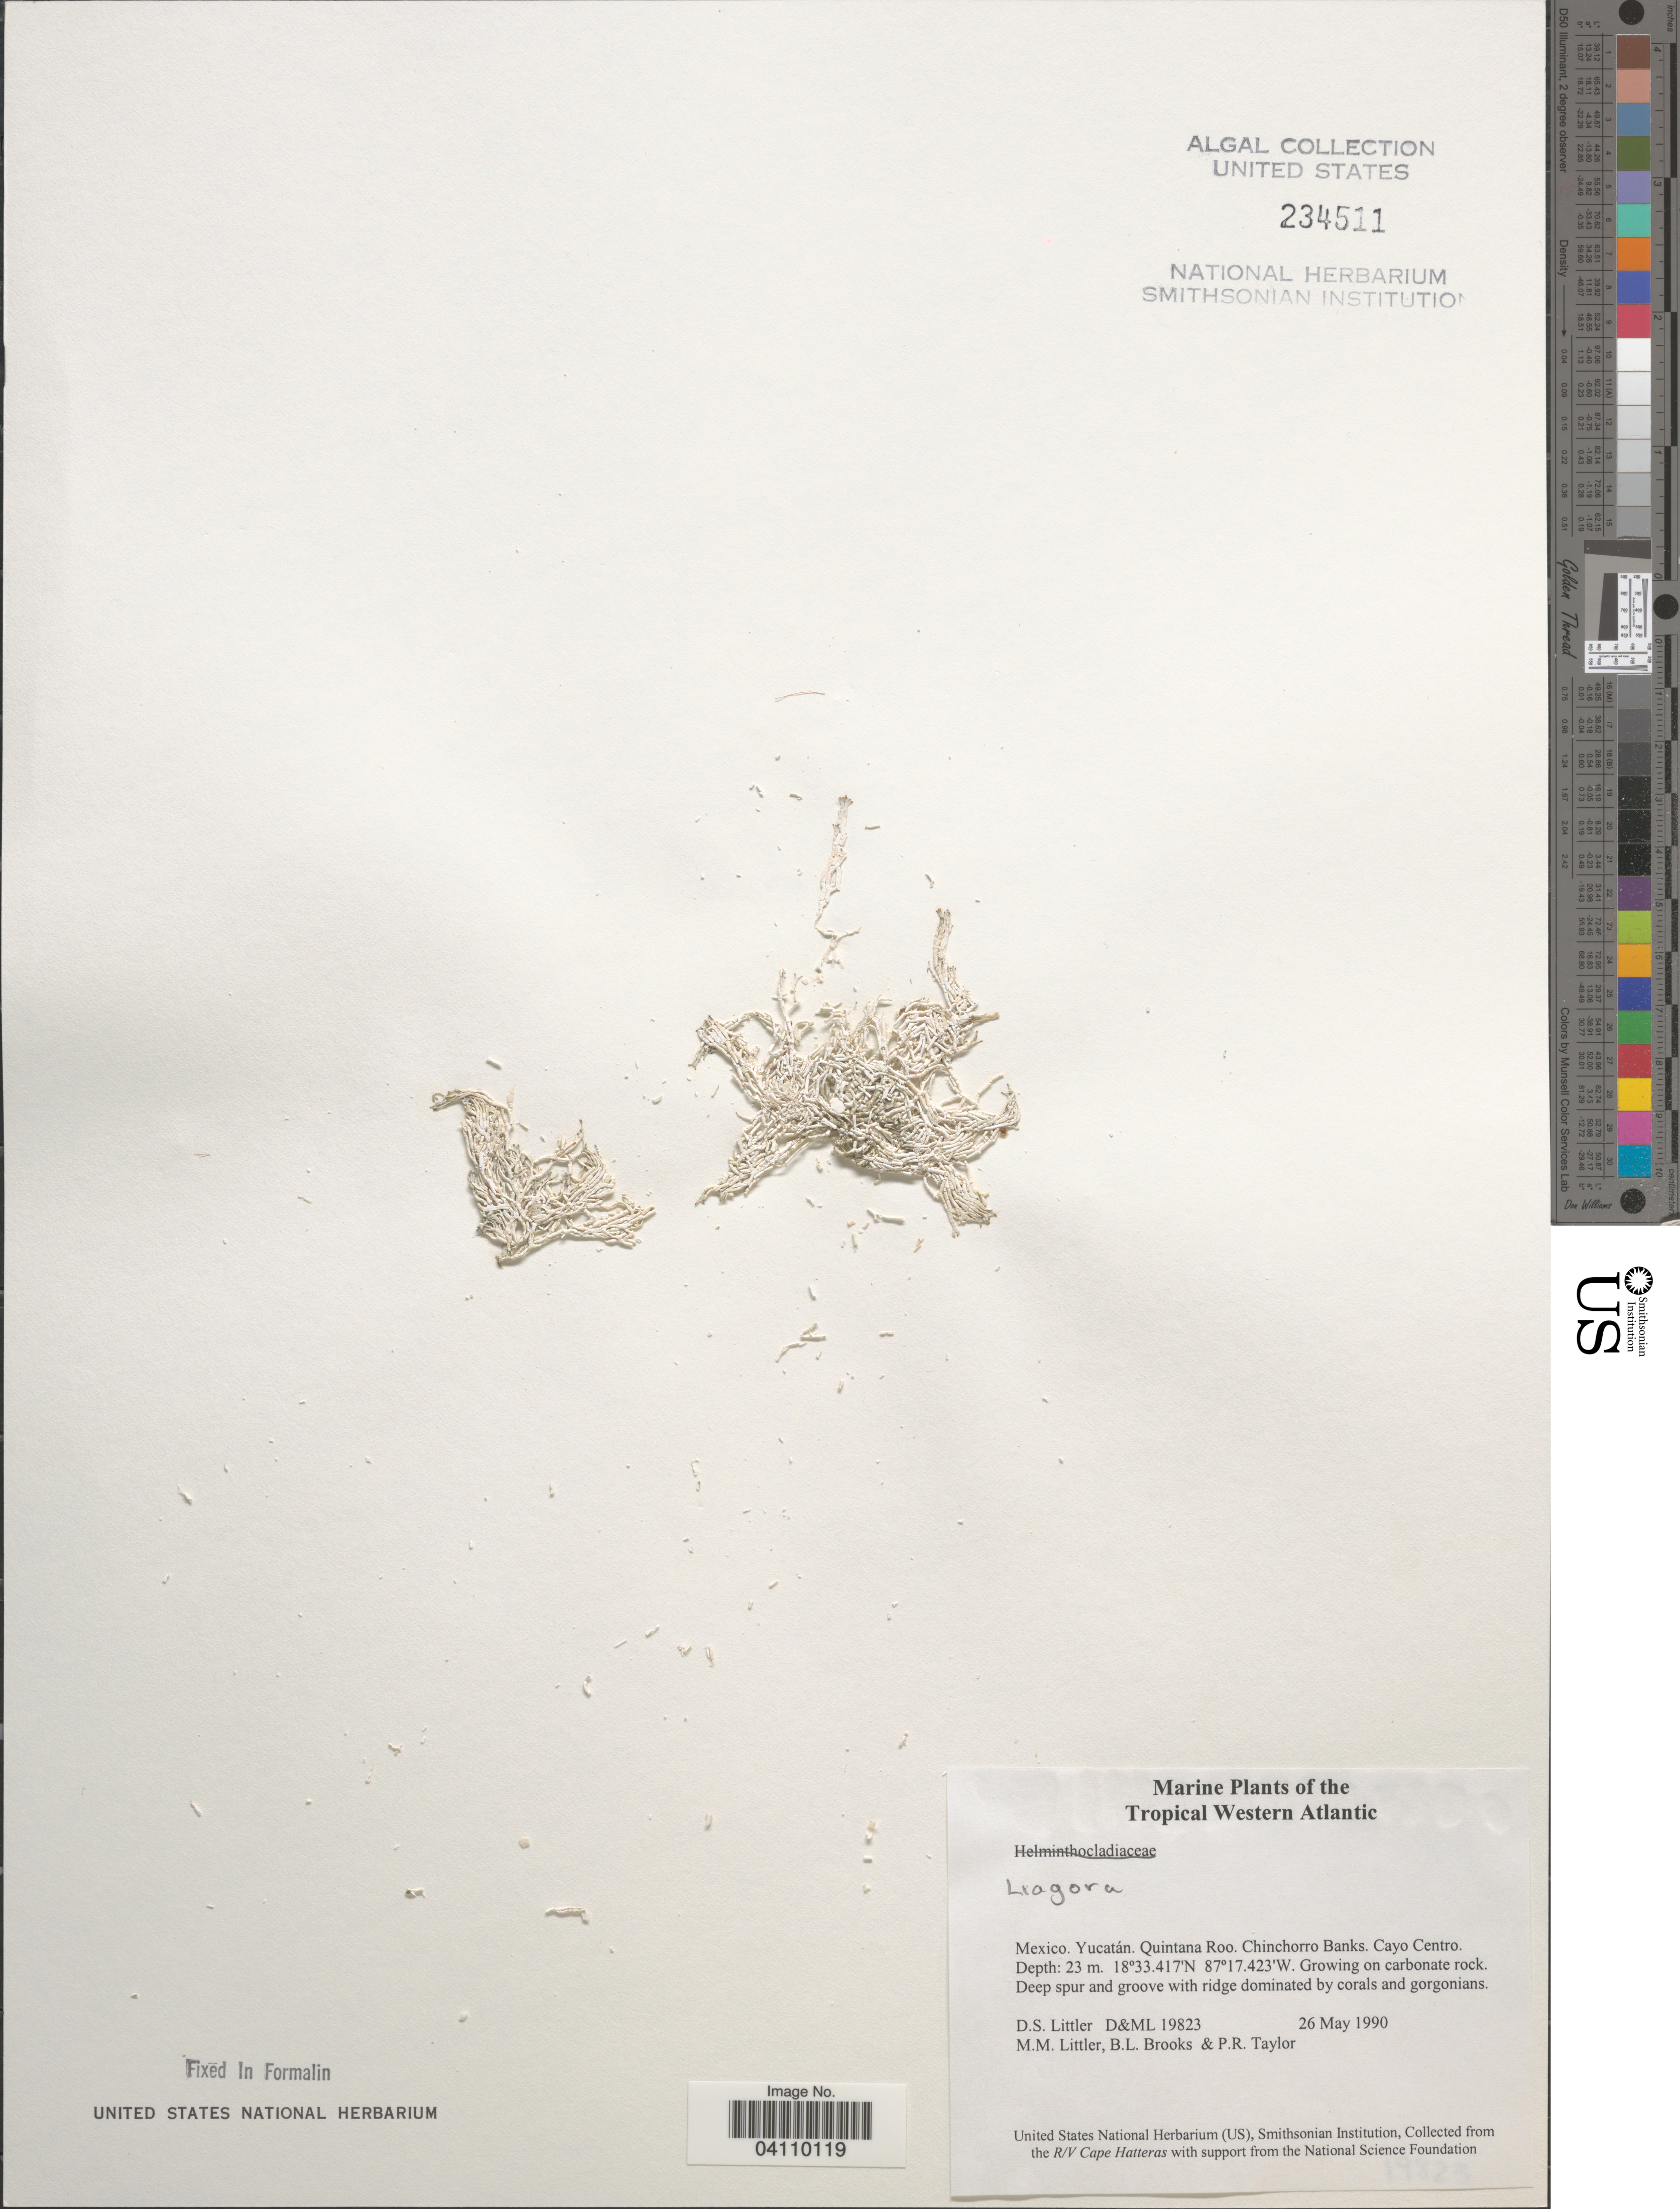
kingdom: Plantae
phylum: Rhodophyta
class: Florideophyceae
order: Nemaliales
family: Liagoraceae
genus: Liagora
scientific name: Liagora sp.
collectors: D. S. Littler, B. Brooks & P. R. Taylor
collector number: D&ML19823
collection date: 1990-05-26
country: Mexico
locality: The Tropical Western Atlantic. Yucatán. Quintana Roo. Chinchorro Banks. Cayo Centro.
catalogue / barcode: US 234511